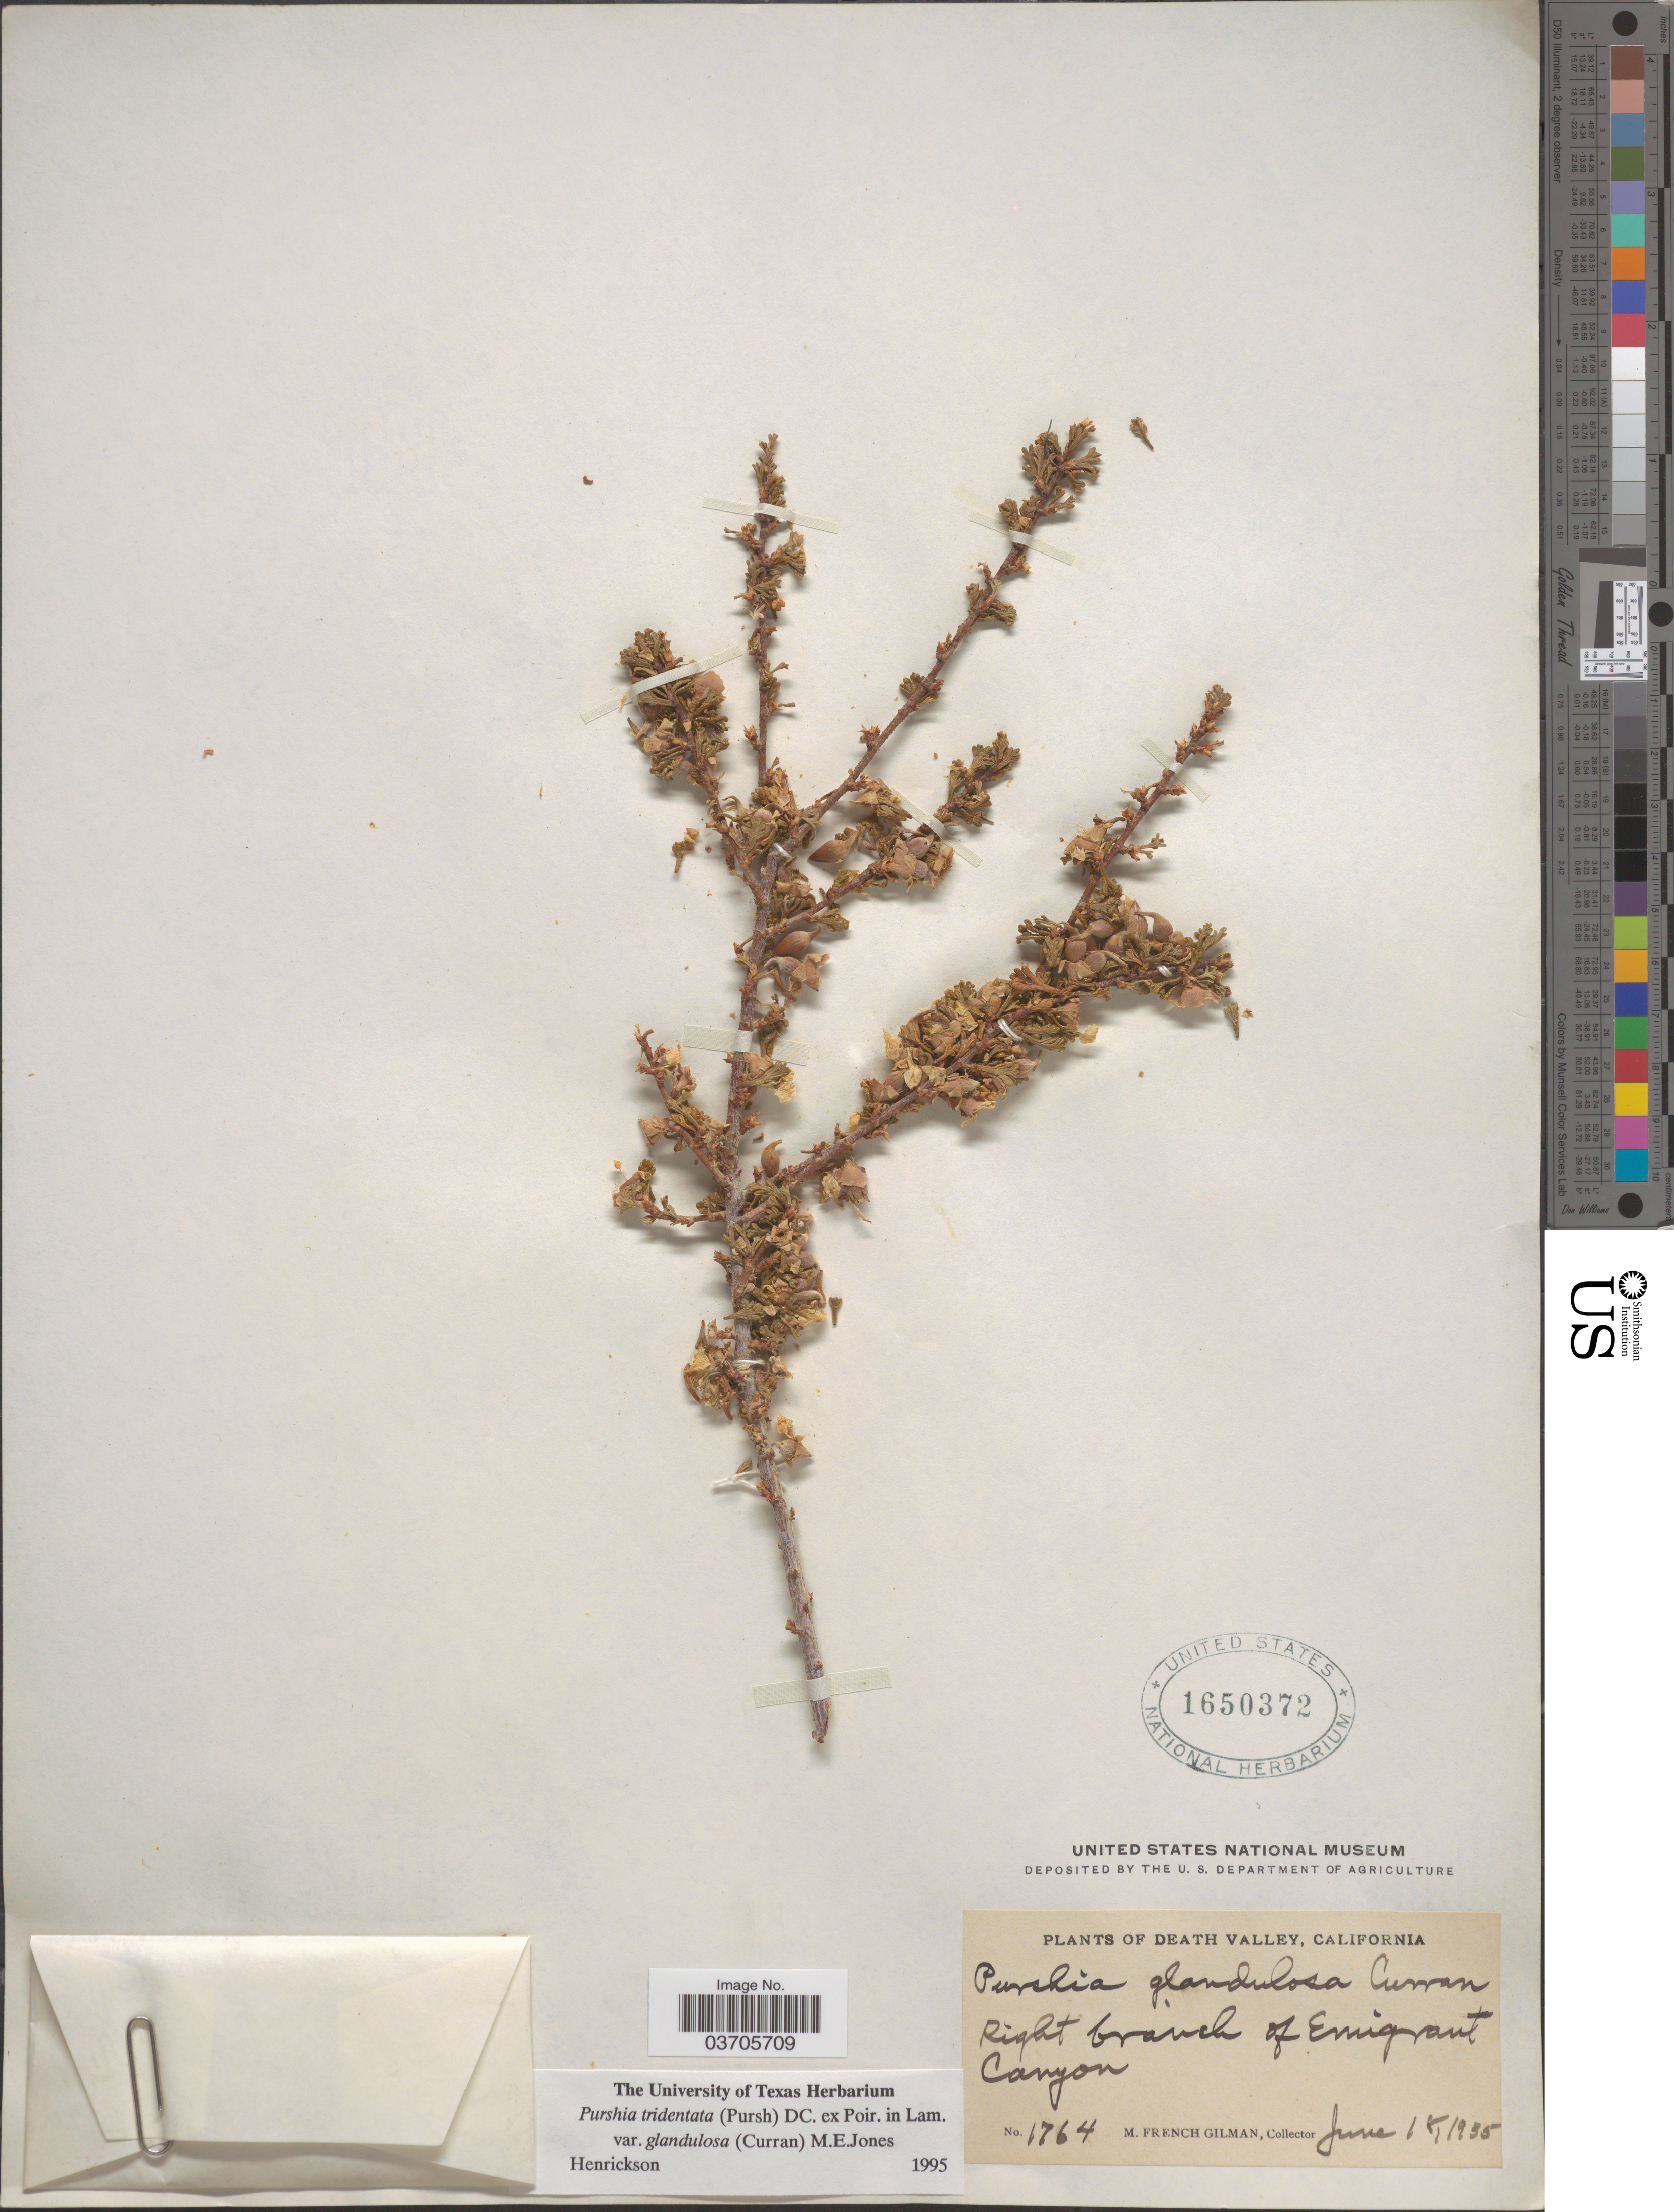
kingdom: Plantae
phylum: Tracheophyta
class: Magnoliopsida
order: Rosales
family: Rosaceae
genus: Purshia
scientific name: Purshia glandulosa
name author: Curran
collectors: M. F. Gilman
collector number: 1764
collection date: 1935-06-15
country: United States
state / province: California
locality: Death Valley. Right branch of Emigrant Canyon.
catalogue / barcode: US 1650372